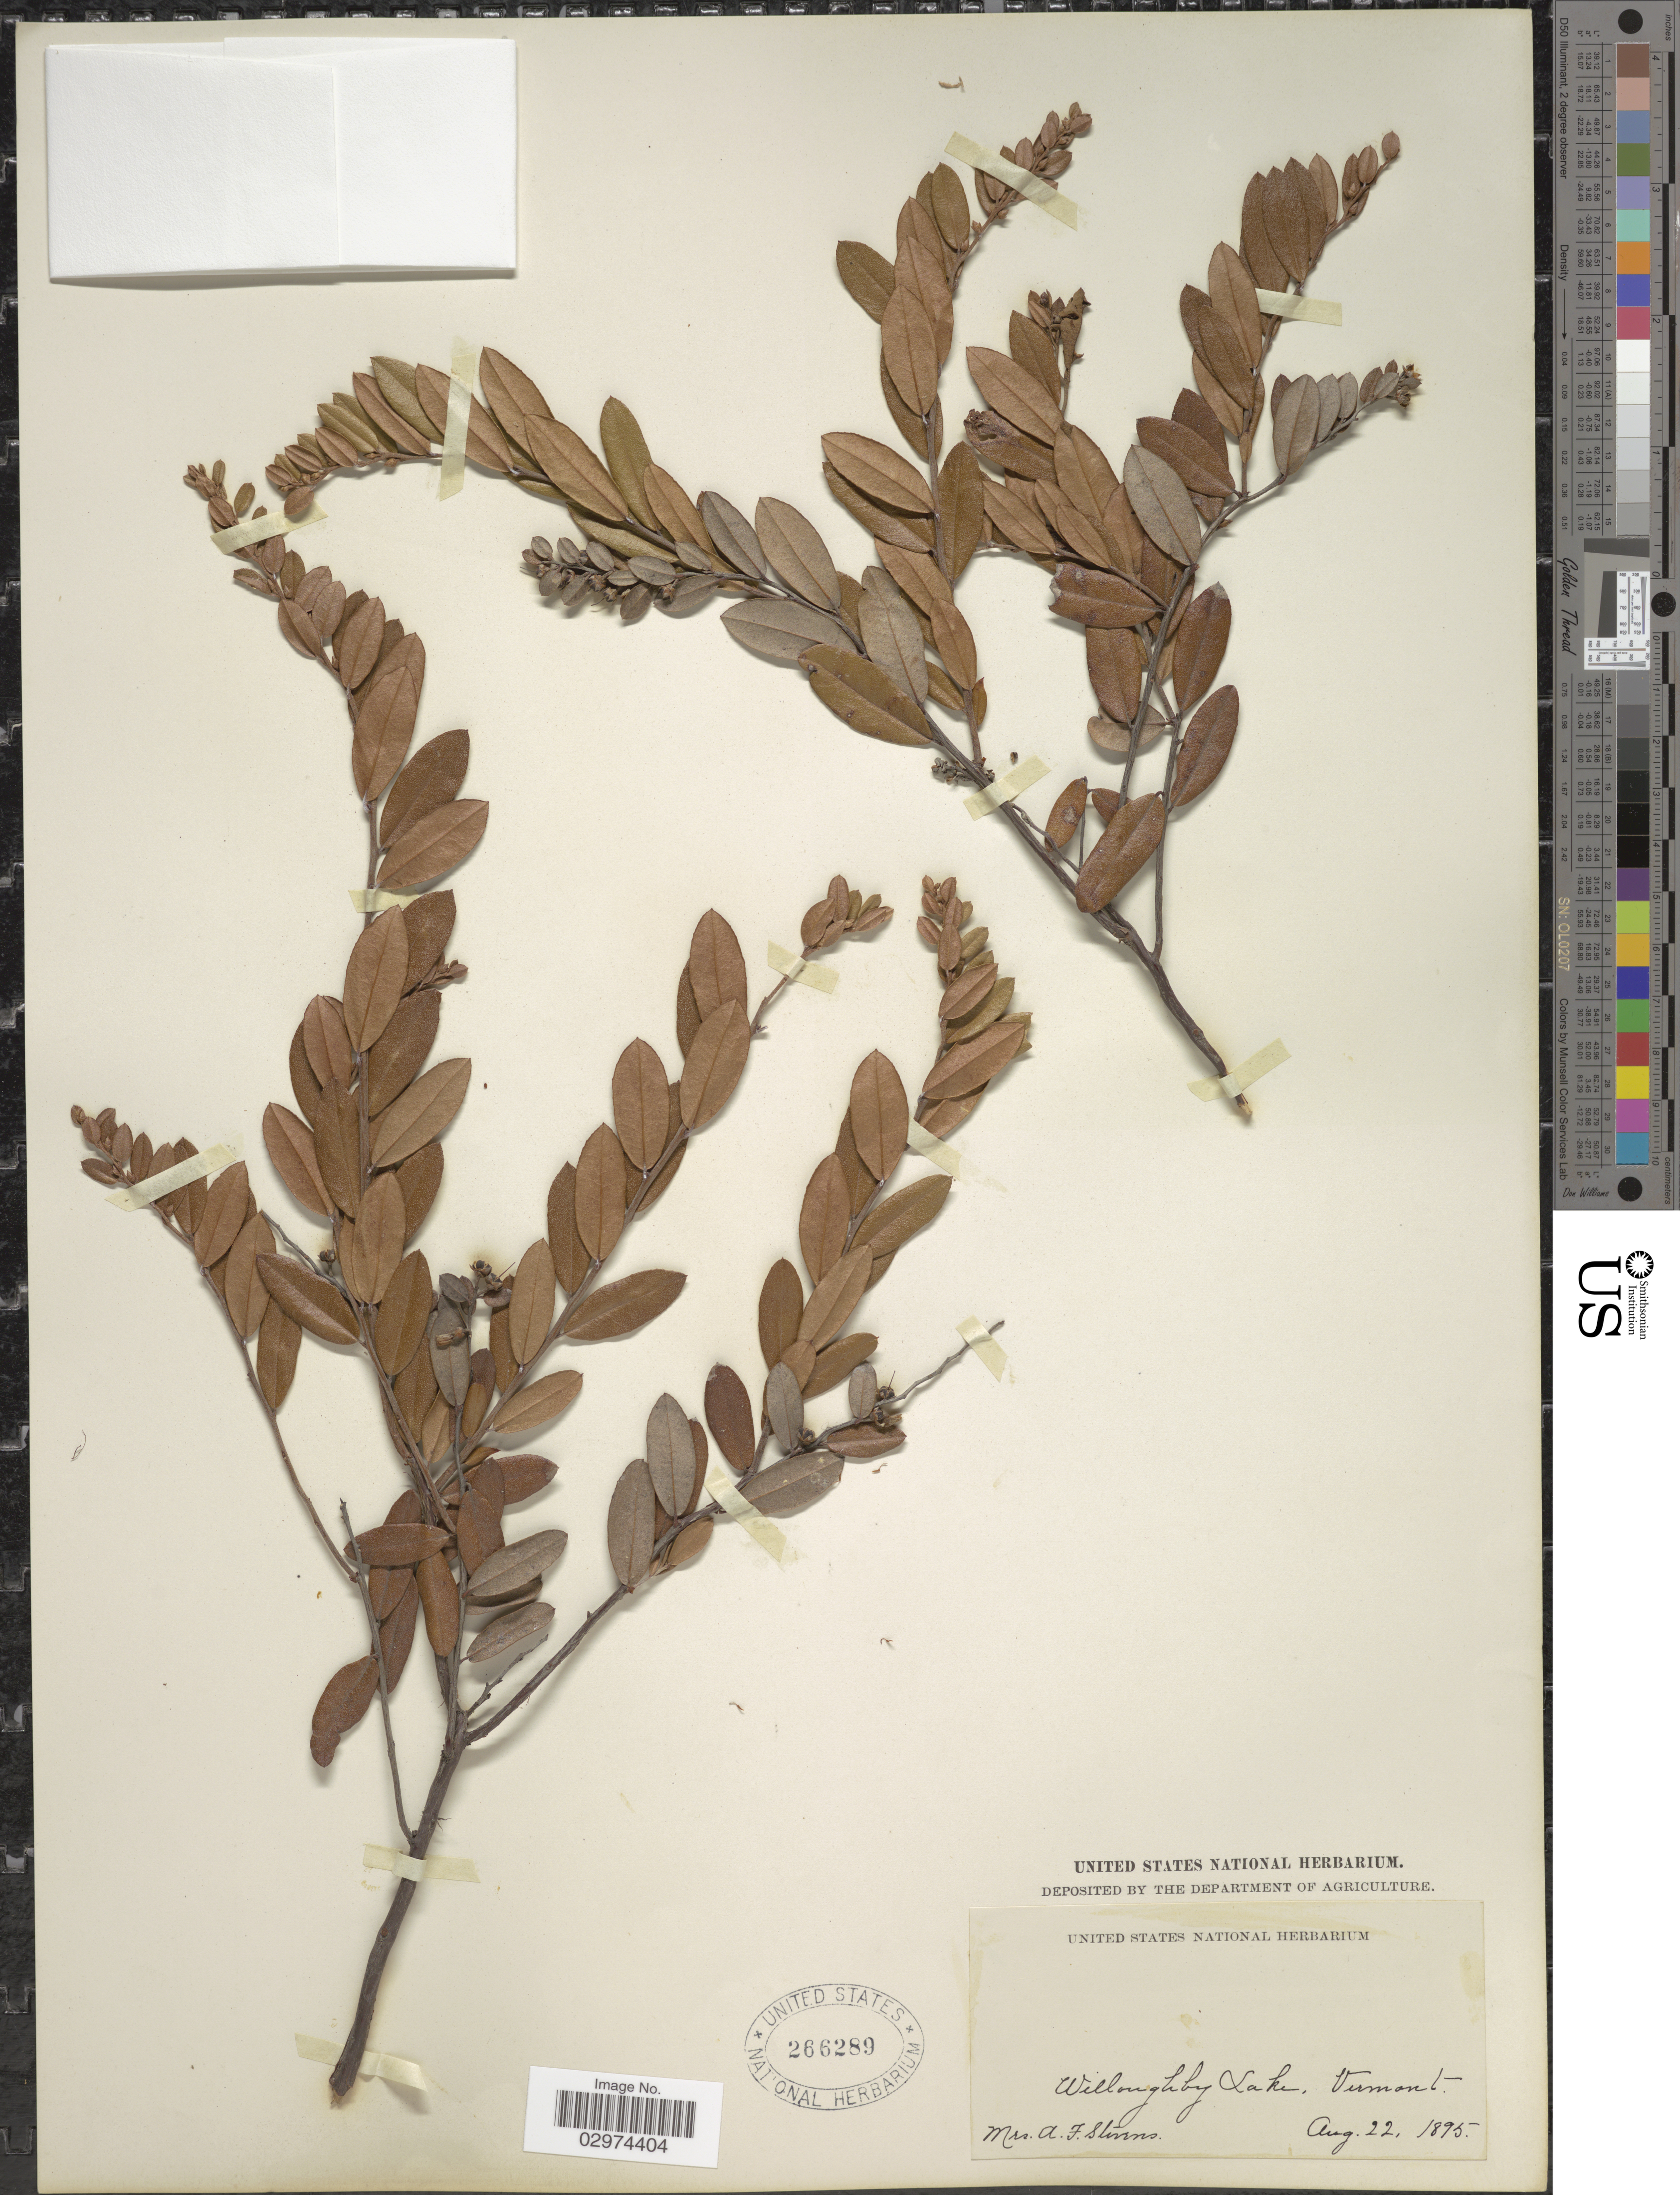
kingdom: Plantae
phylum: Tracheophyta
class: Magnoliopsida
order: Ericales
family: Ericaceae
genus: Chamaedaphne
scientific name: Chamaedaphne calyculata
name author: (L.) Moench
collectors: A. Stevens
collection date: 1895-08-22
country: United States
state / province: Vermont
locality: Willoughby Lake.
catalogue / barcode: US 266289